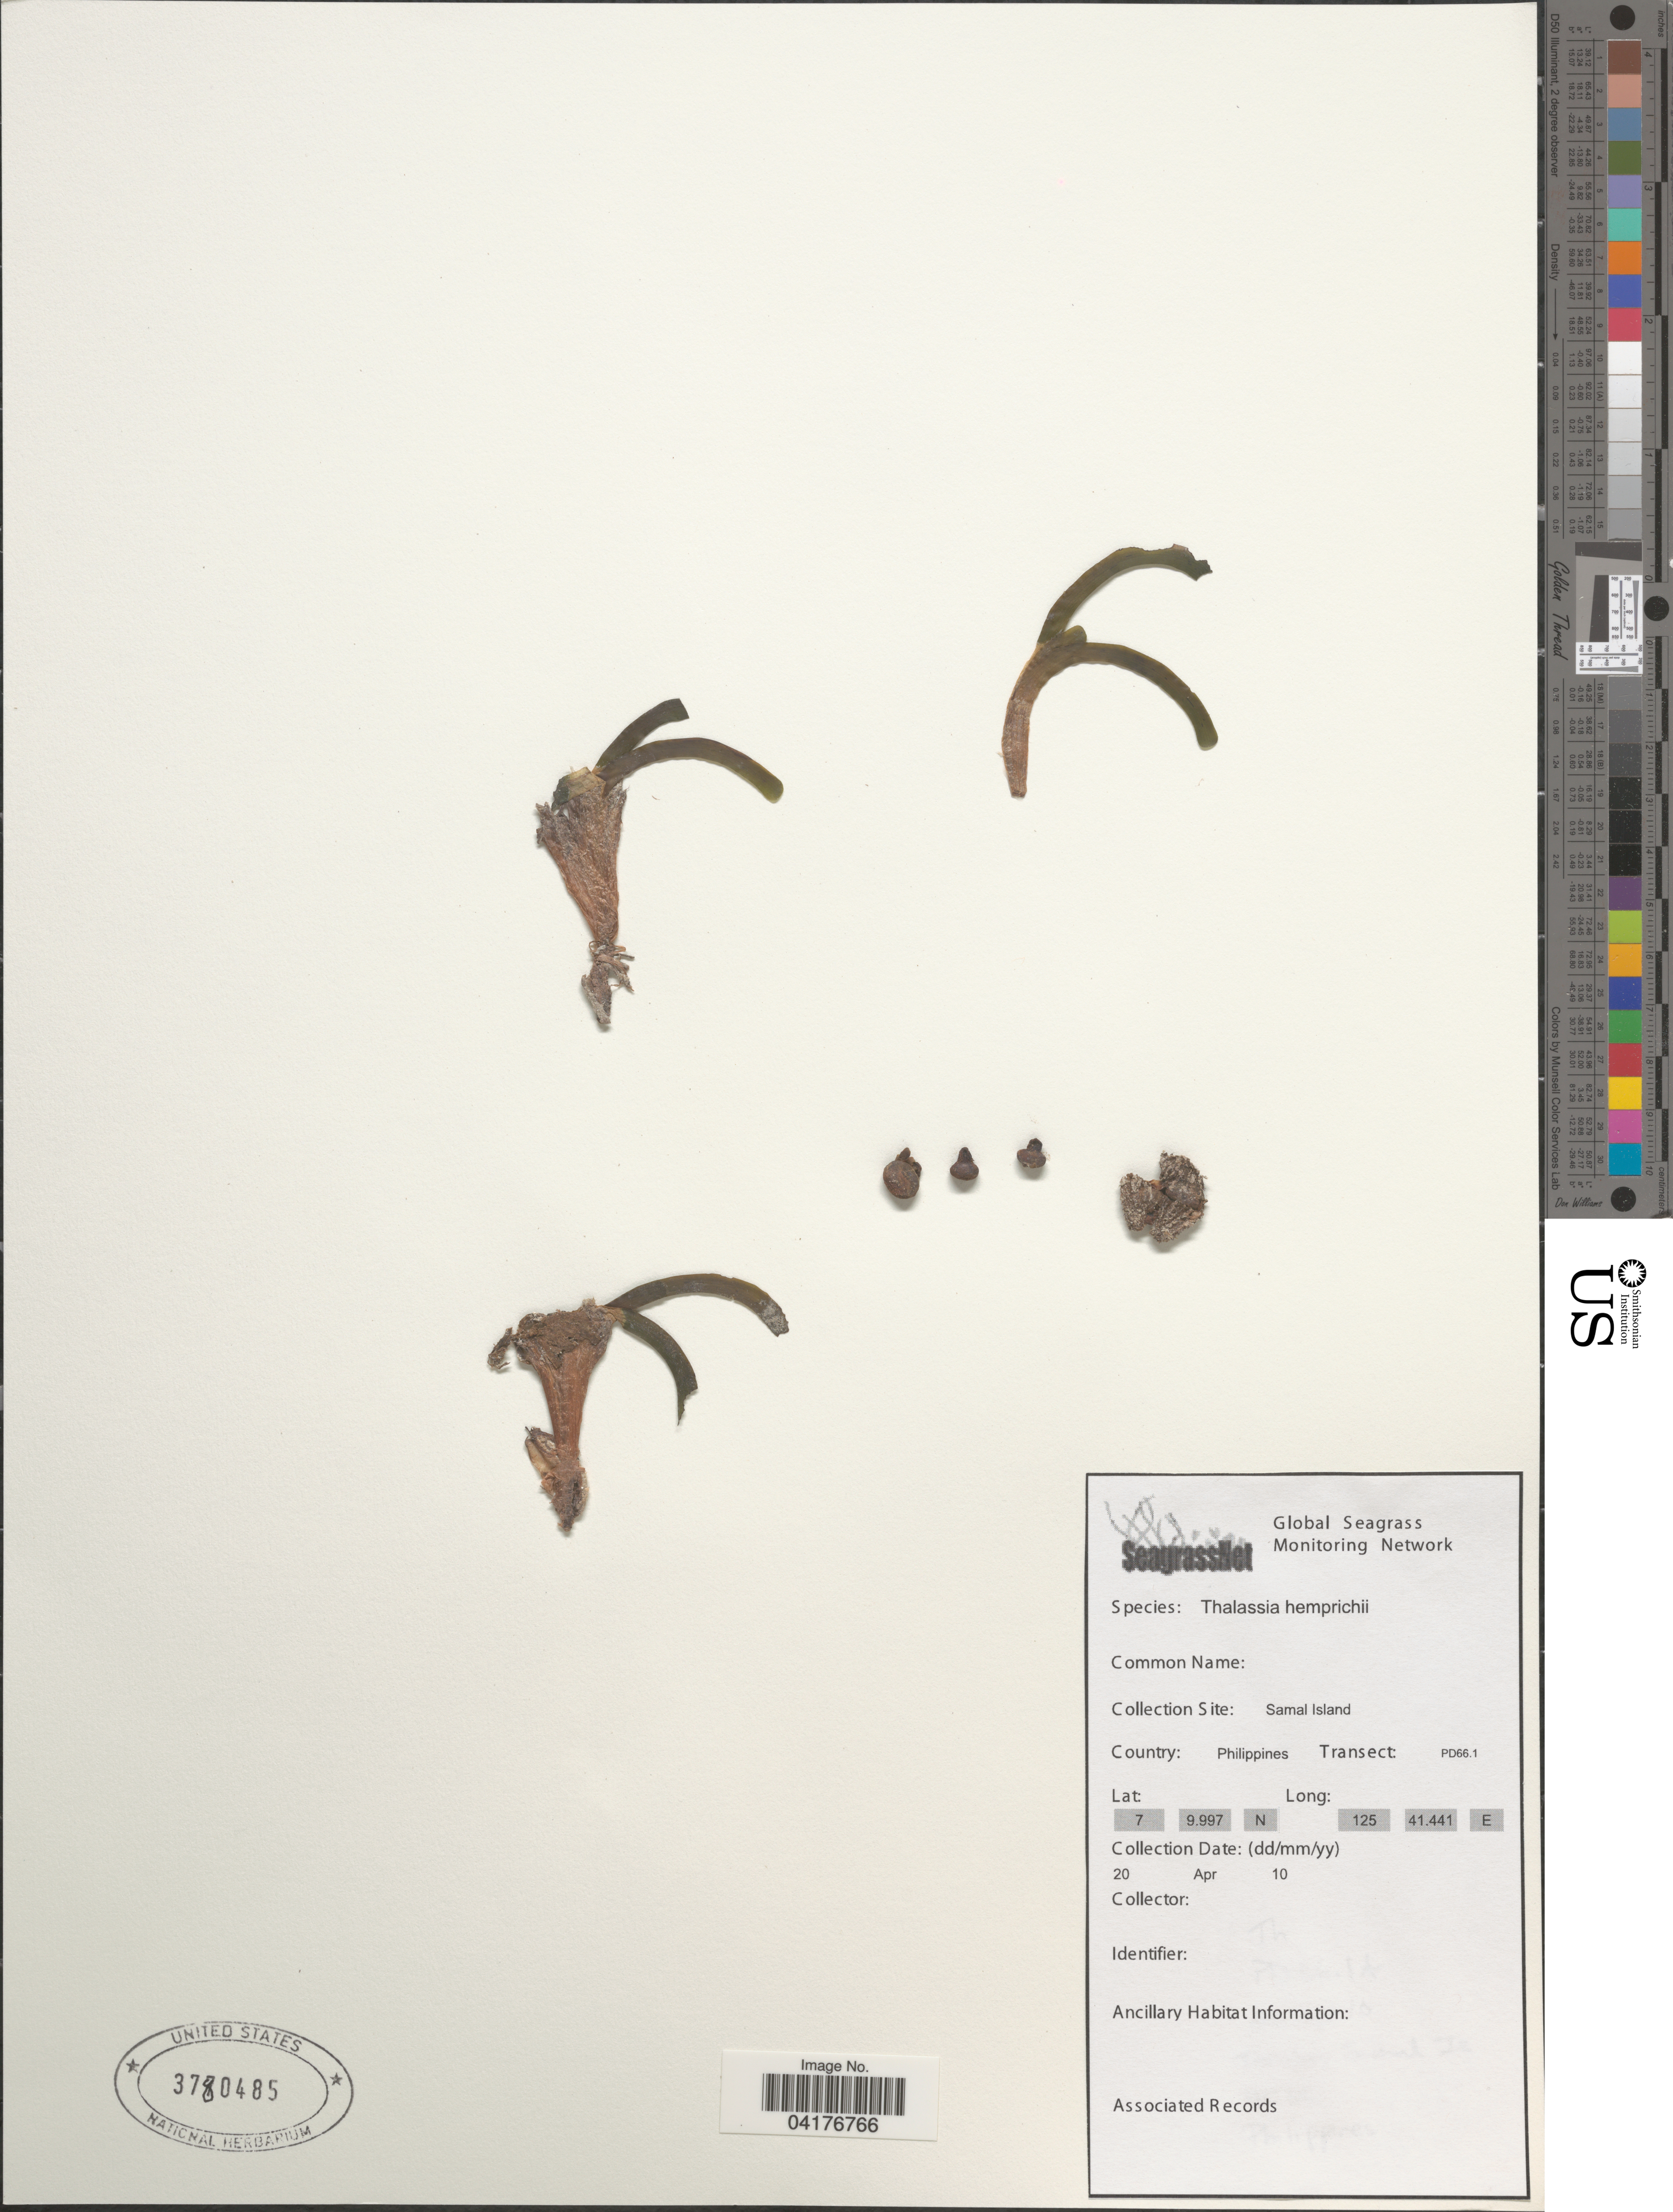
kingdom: Plantae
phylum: Tracheophyta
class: Liliopsida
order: Alismatales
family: Hydrocharitaceae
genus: Enhalus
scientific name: Enhalus acoroides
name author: (L. f.) Royle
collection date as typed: Transcribed d/m/y: 20/4/10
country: Philippines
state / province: Davao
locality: Samal Island. Transect: PD66.1.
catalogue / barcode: US 3780485